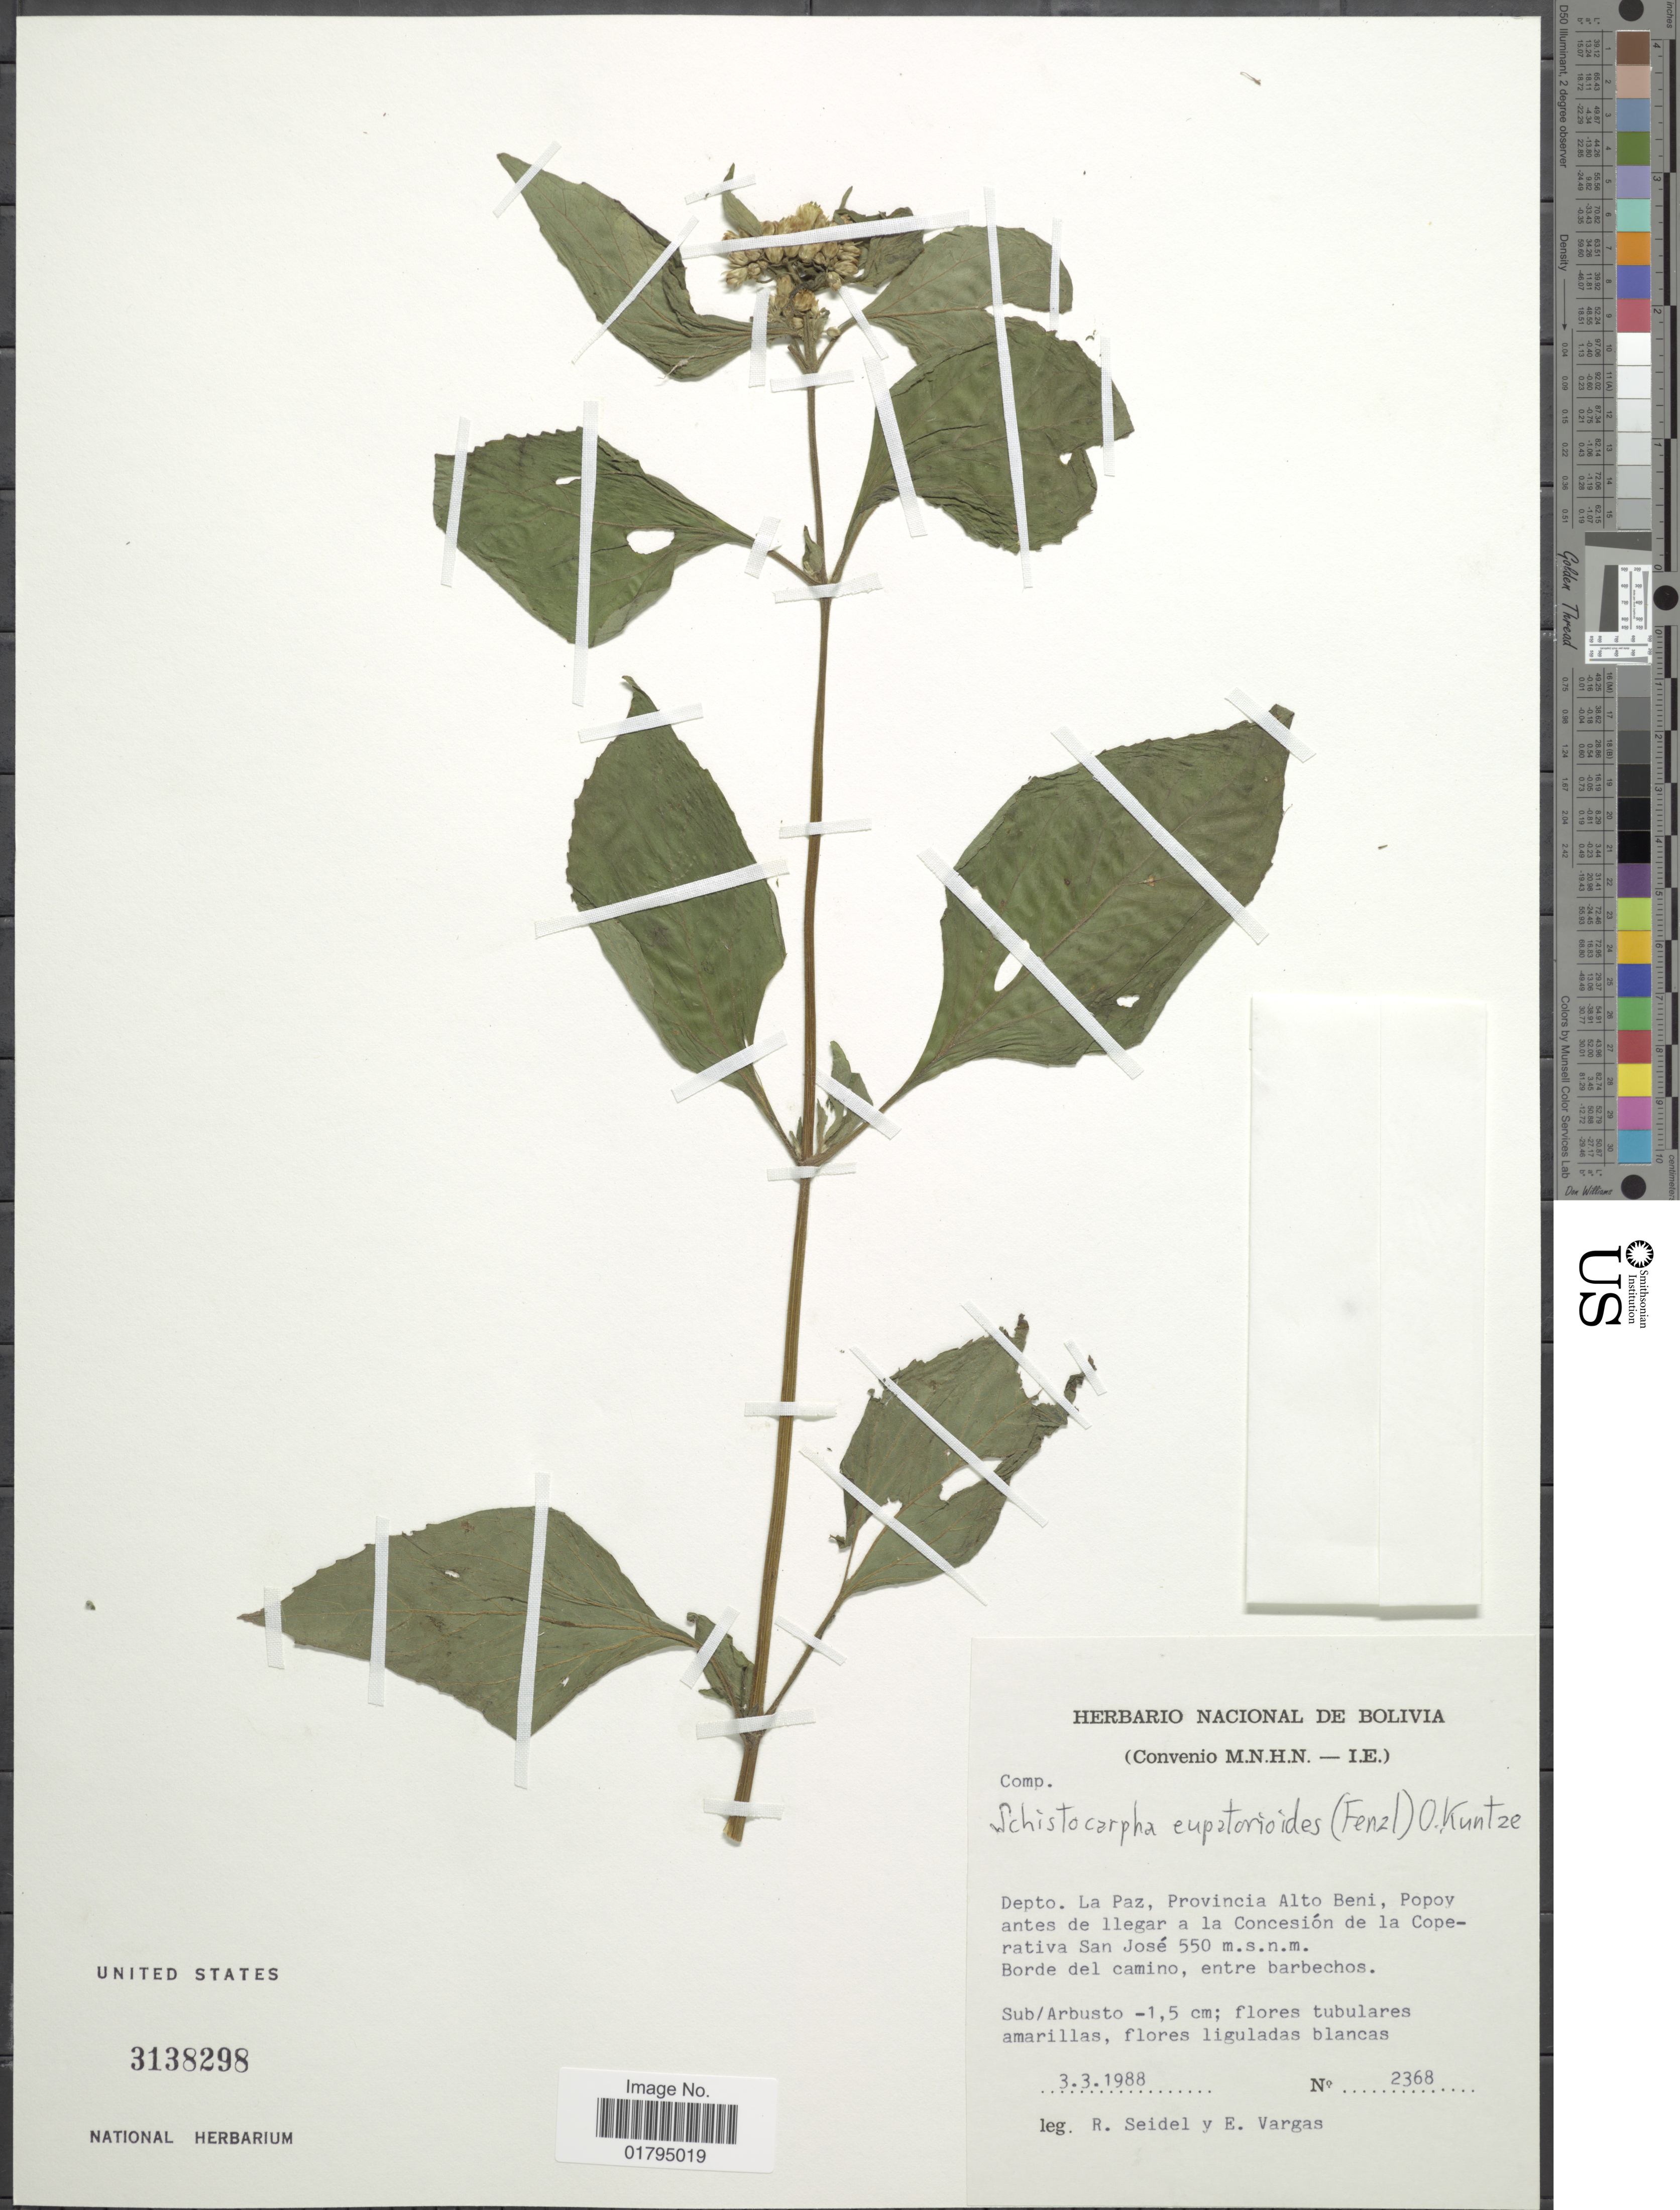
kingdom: Plantae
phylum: Tracheophyta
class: Magnoliopsida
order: Asterales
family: Asteraceae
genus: Schistocarpha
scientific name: Schistocarpha eupatorioides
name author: (Fenzl) Kuntze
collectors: R. Seidel & E. Vargas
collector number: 2368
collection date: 1988-03-03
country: Bolivia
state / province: La Paz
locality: Provincia Alto Beni, Popoy antes de llegar a la Concesion de la Coperativa San Jose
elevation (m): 550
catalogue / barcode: US 3138298